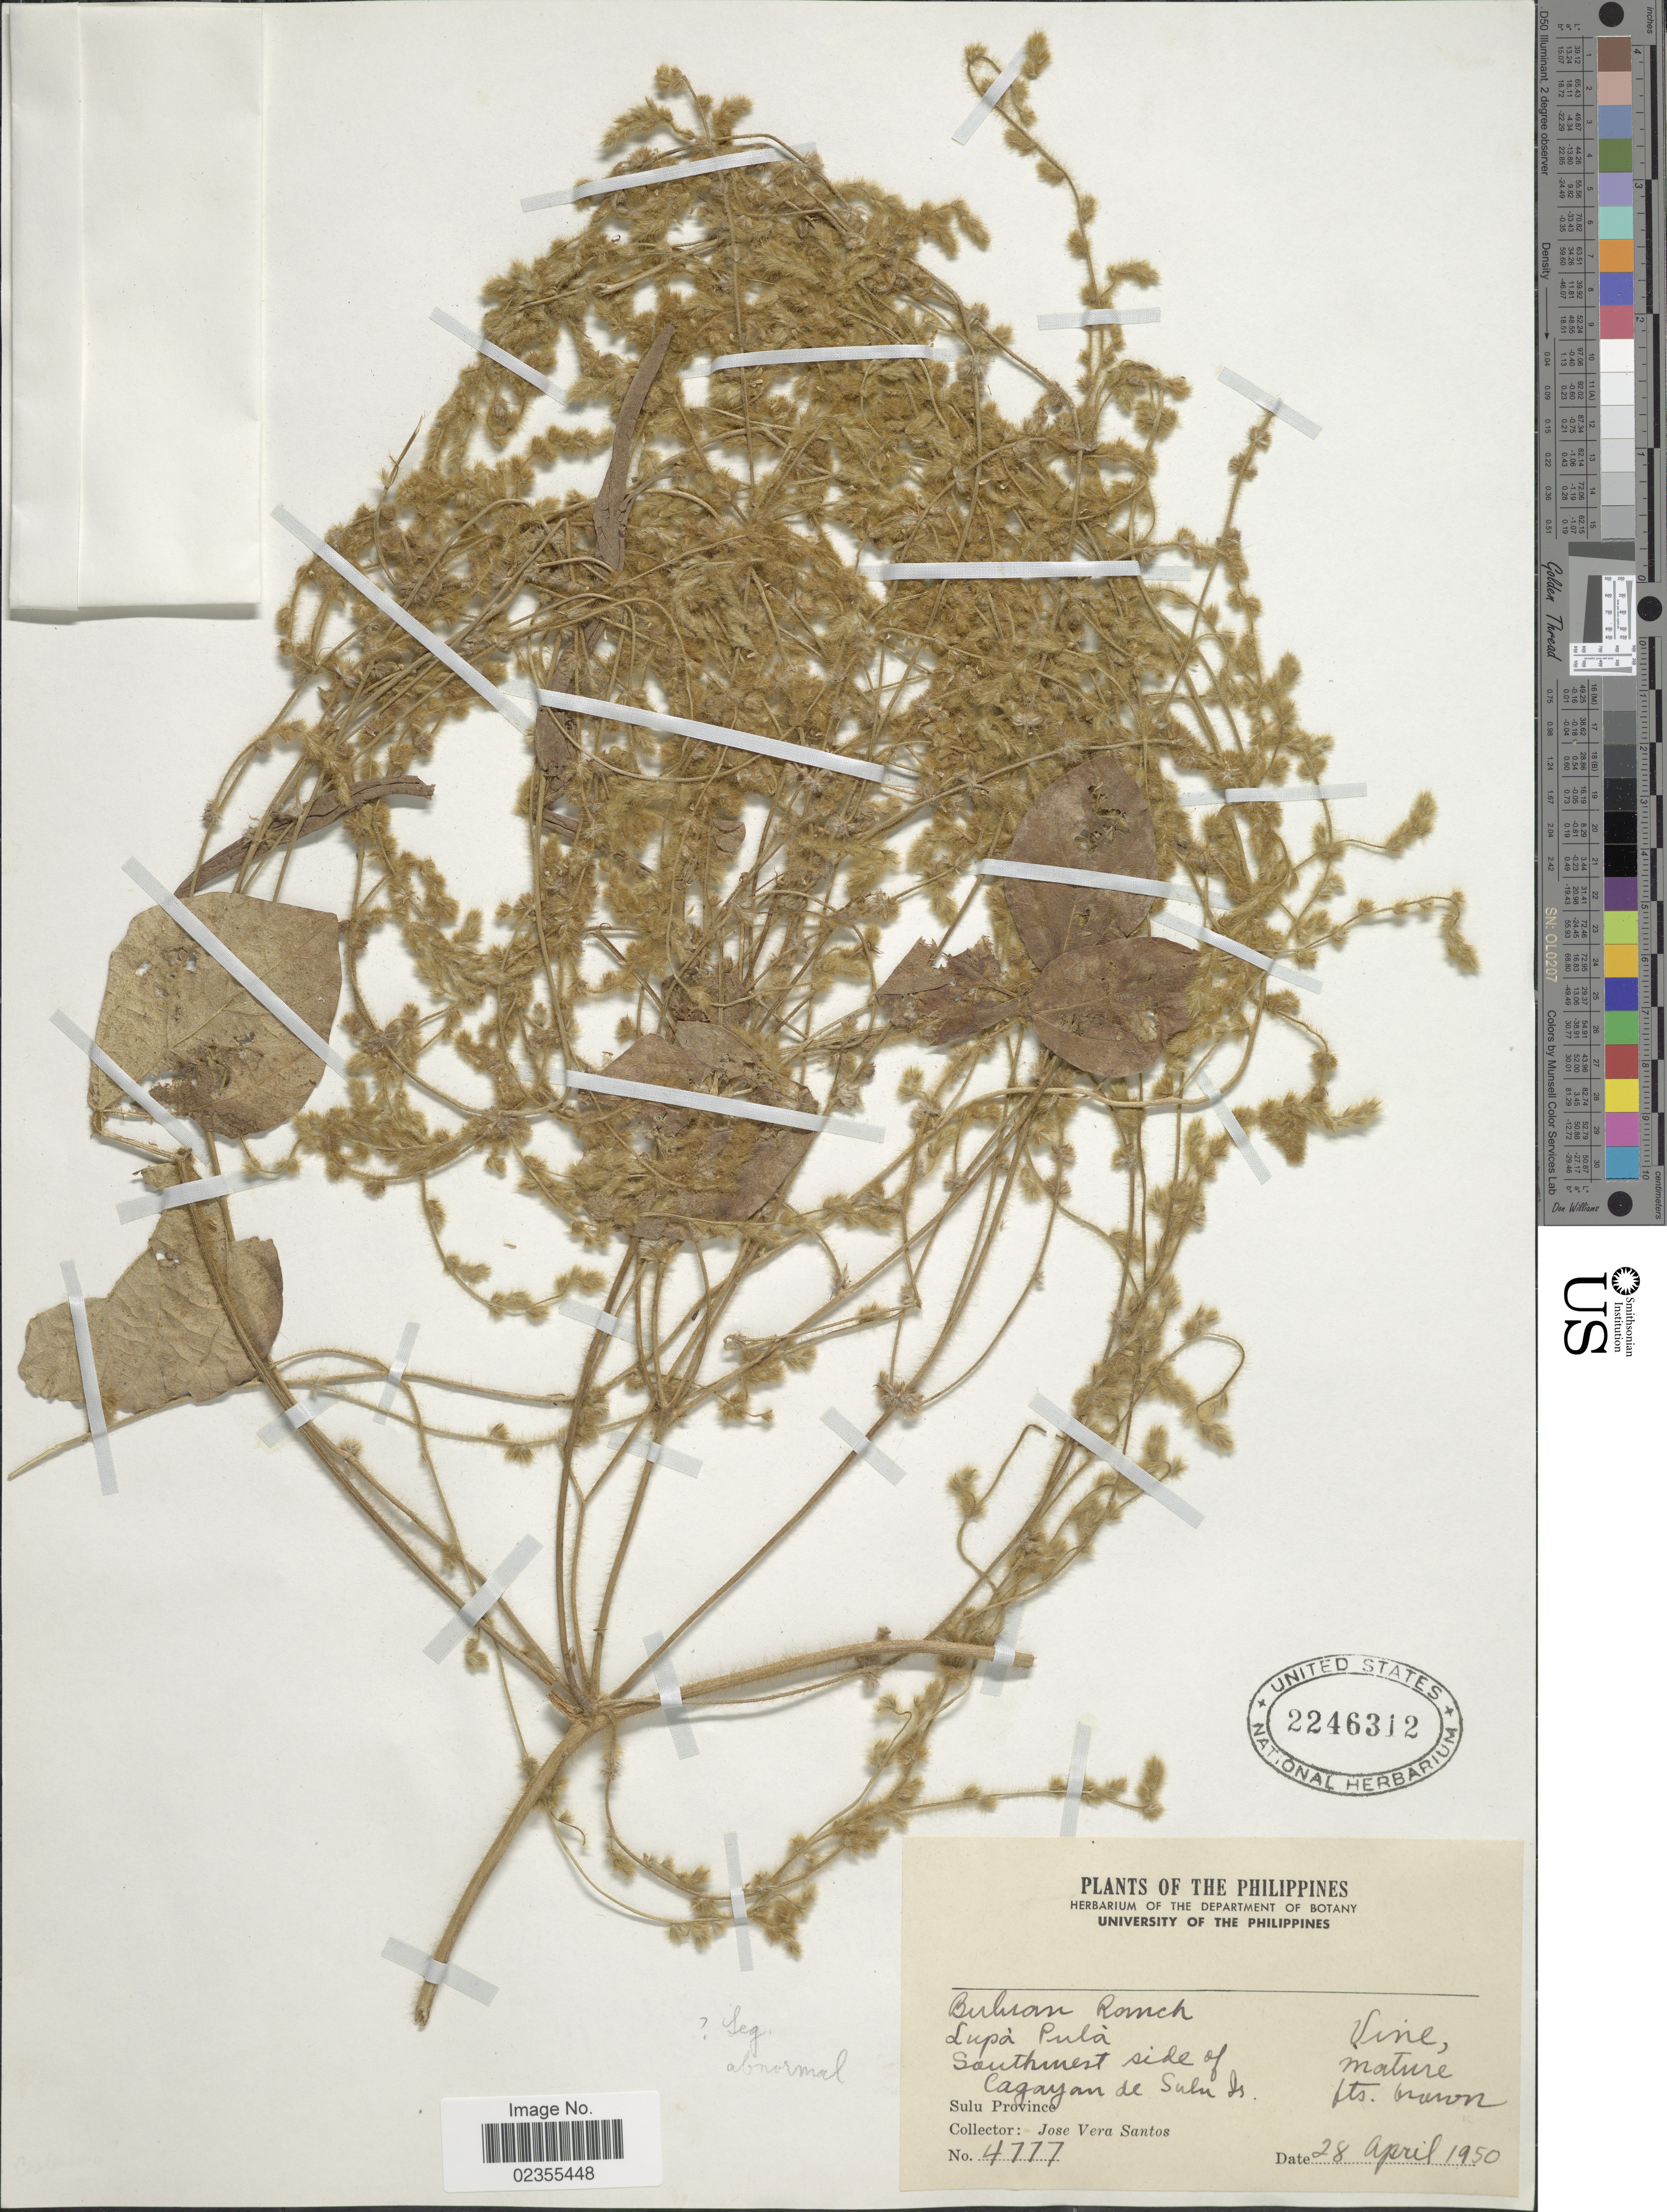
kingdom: Plantae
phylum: Tracheophyta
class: Magnoliopsida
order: Fabales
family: Fabaceae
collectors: J. V. Santos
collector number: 4777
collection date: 1950-04-28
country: Philippines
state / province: Muslim Mindanao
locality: Buhran Ranch, Lupà Pulà, Southwest side of Cagayan de Sulu Is, Sulu Province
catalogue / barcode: US 2246312